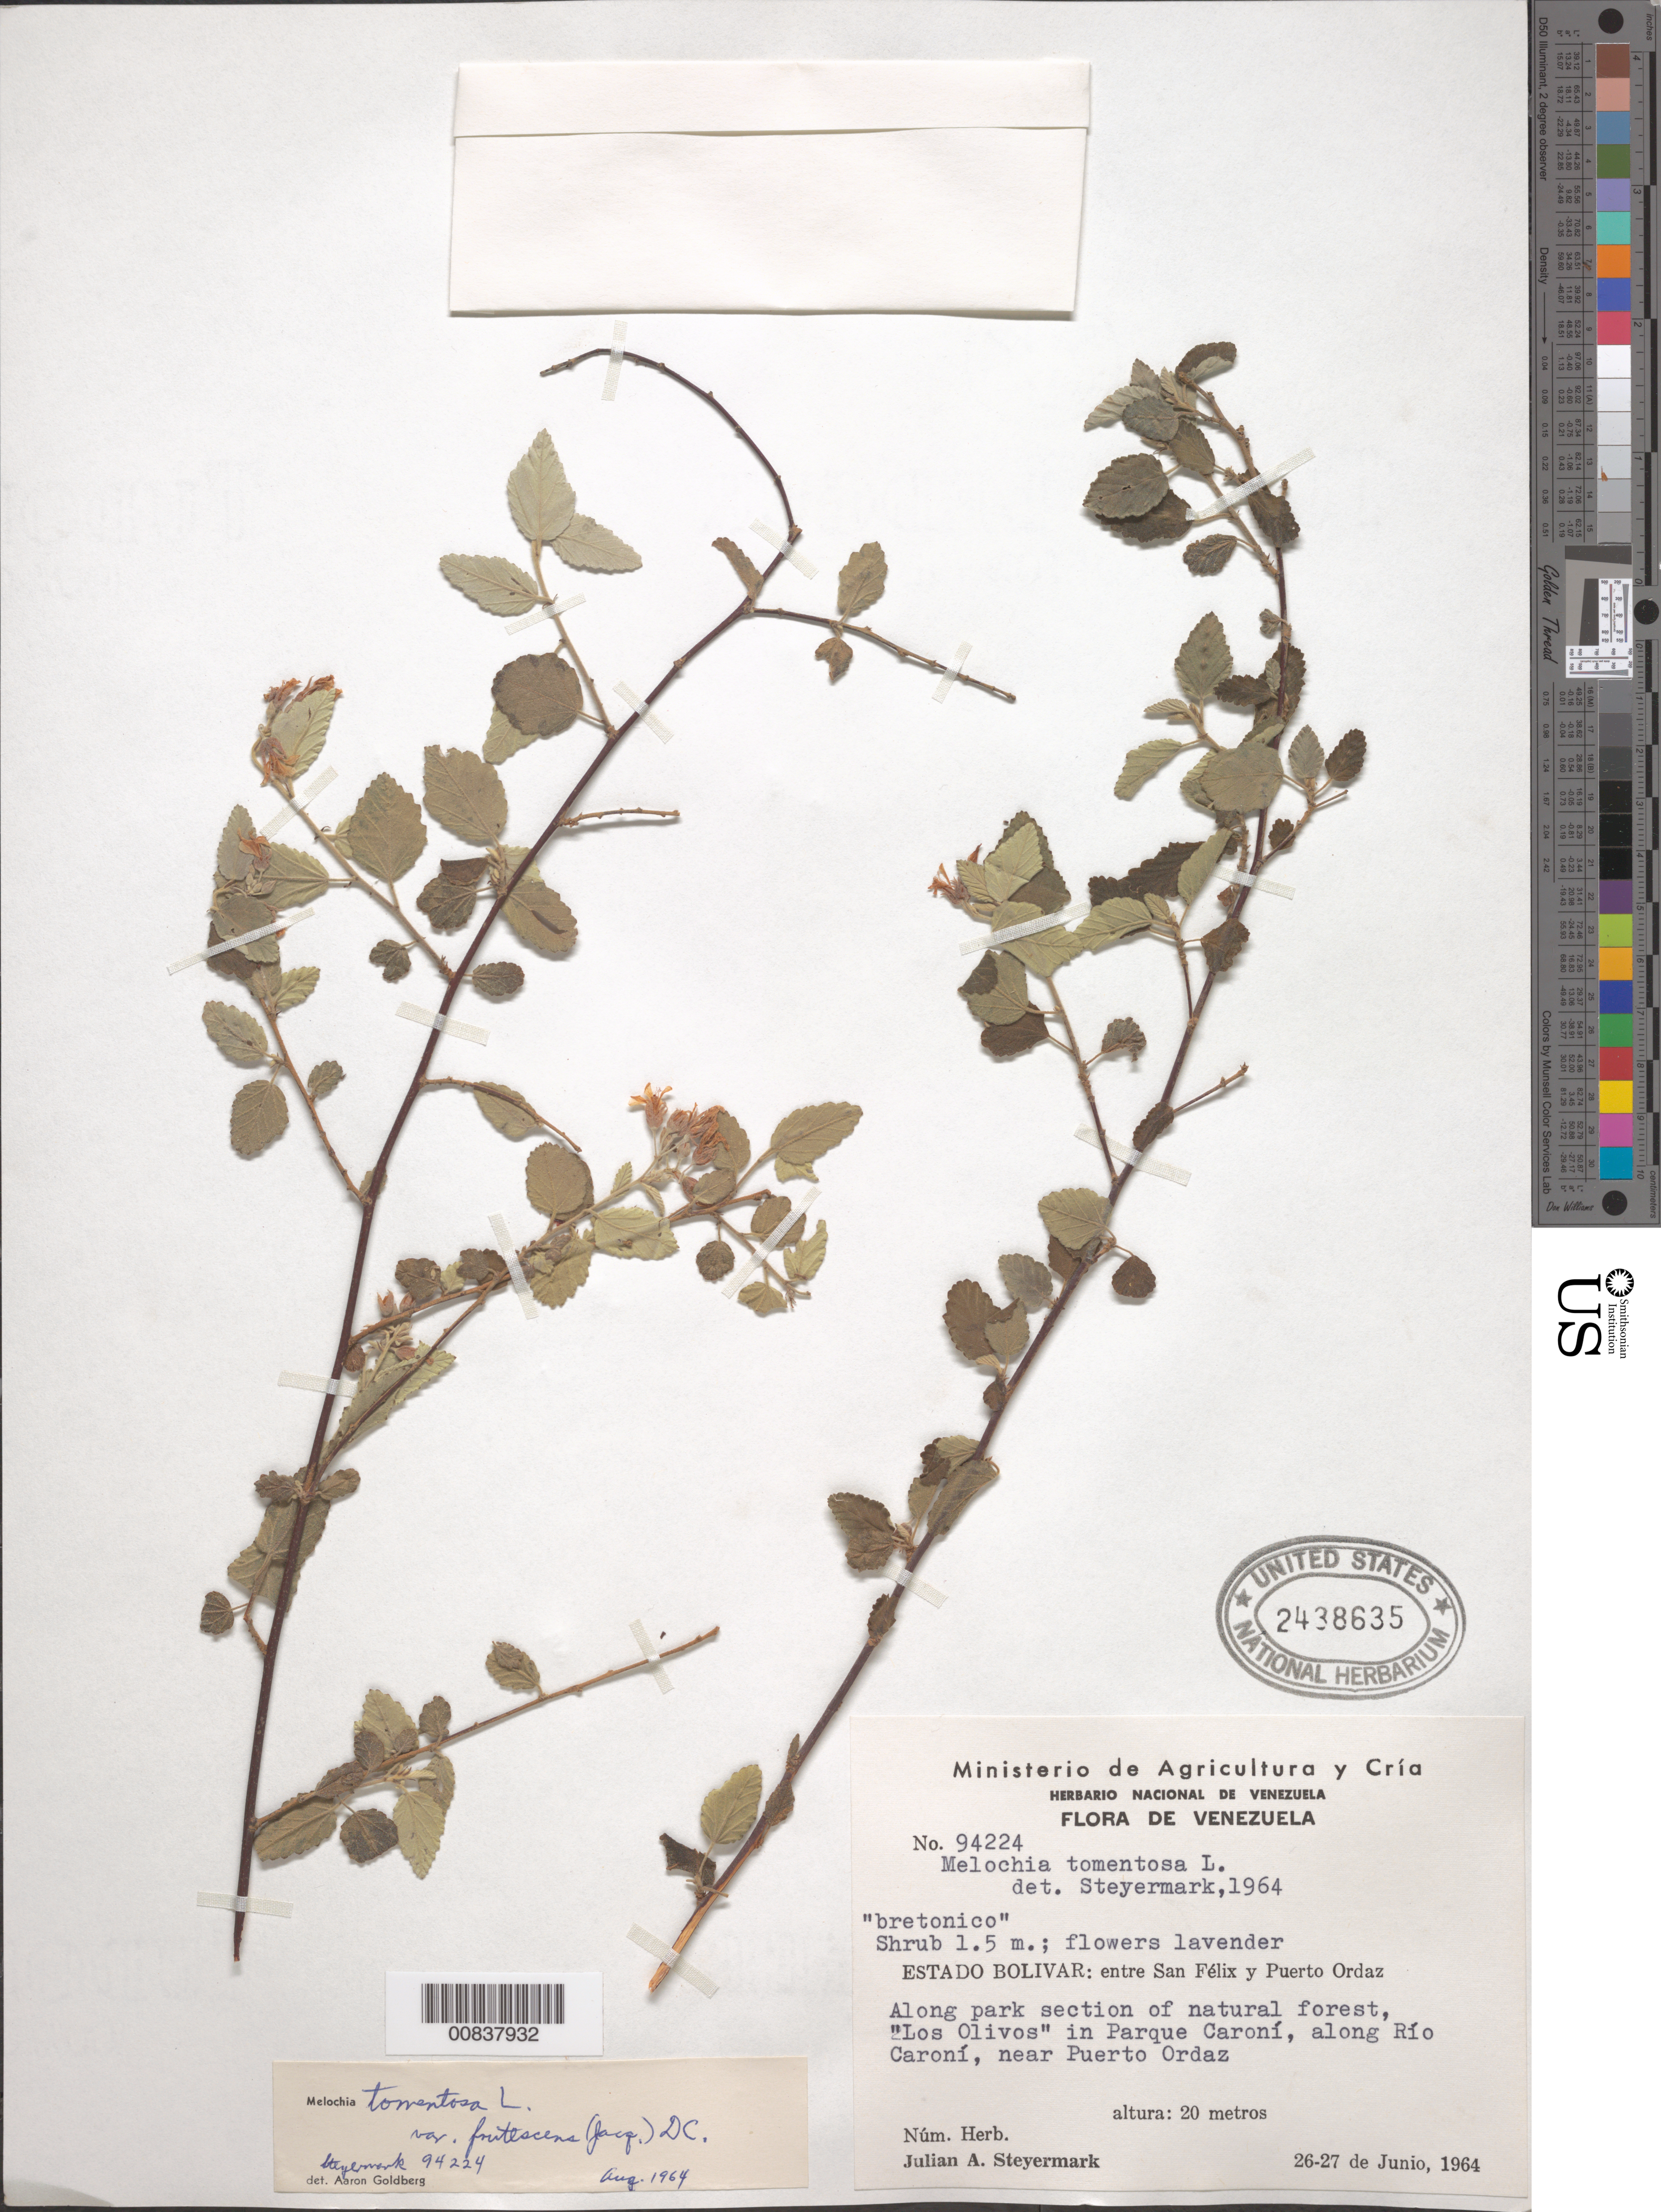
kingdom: Plantae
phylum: Tracheophyta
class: Magnoliopsida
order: Malvales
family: Malvaceae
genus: Melochia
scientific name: Melochia tomentosa var. frutescens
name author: DC.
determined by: Steyermark, Julian A., (VEN)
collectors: J. Steyermark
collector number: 94224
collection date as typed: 26-Jun-64 to 27-Jun-64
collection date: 1964-06-26/1964-06-27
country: Venezuela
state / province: Bolívar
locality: San Félix to Puerto Ordaz; "Los Olivos" (Olive trees), Parque Caroní along Río Caroní, near Puerto Ordaz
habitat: Along park section of natural forest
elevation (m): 20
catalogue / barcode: US 2438635